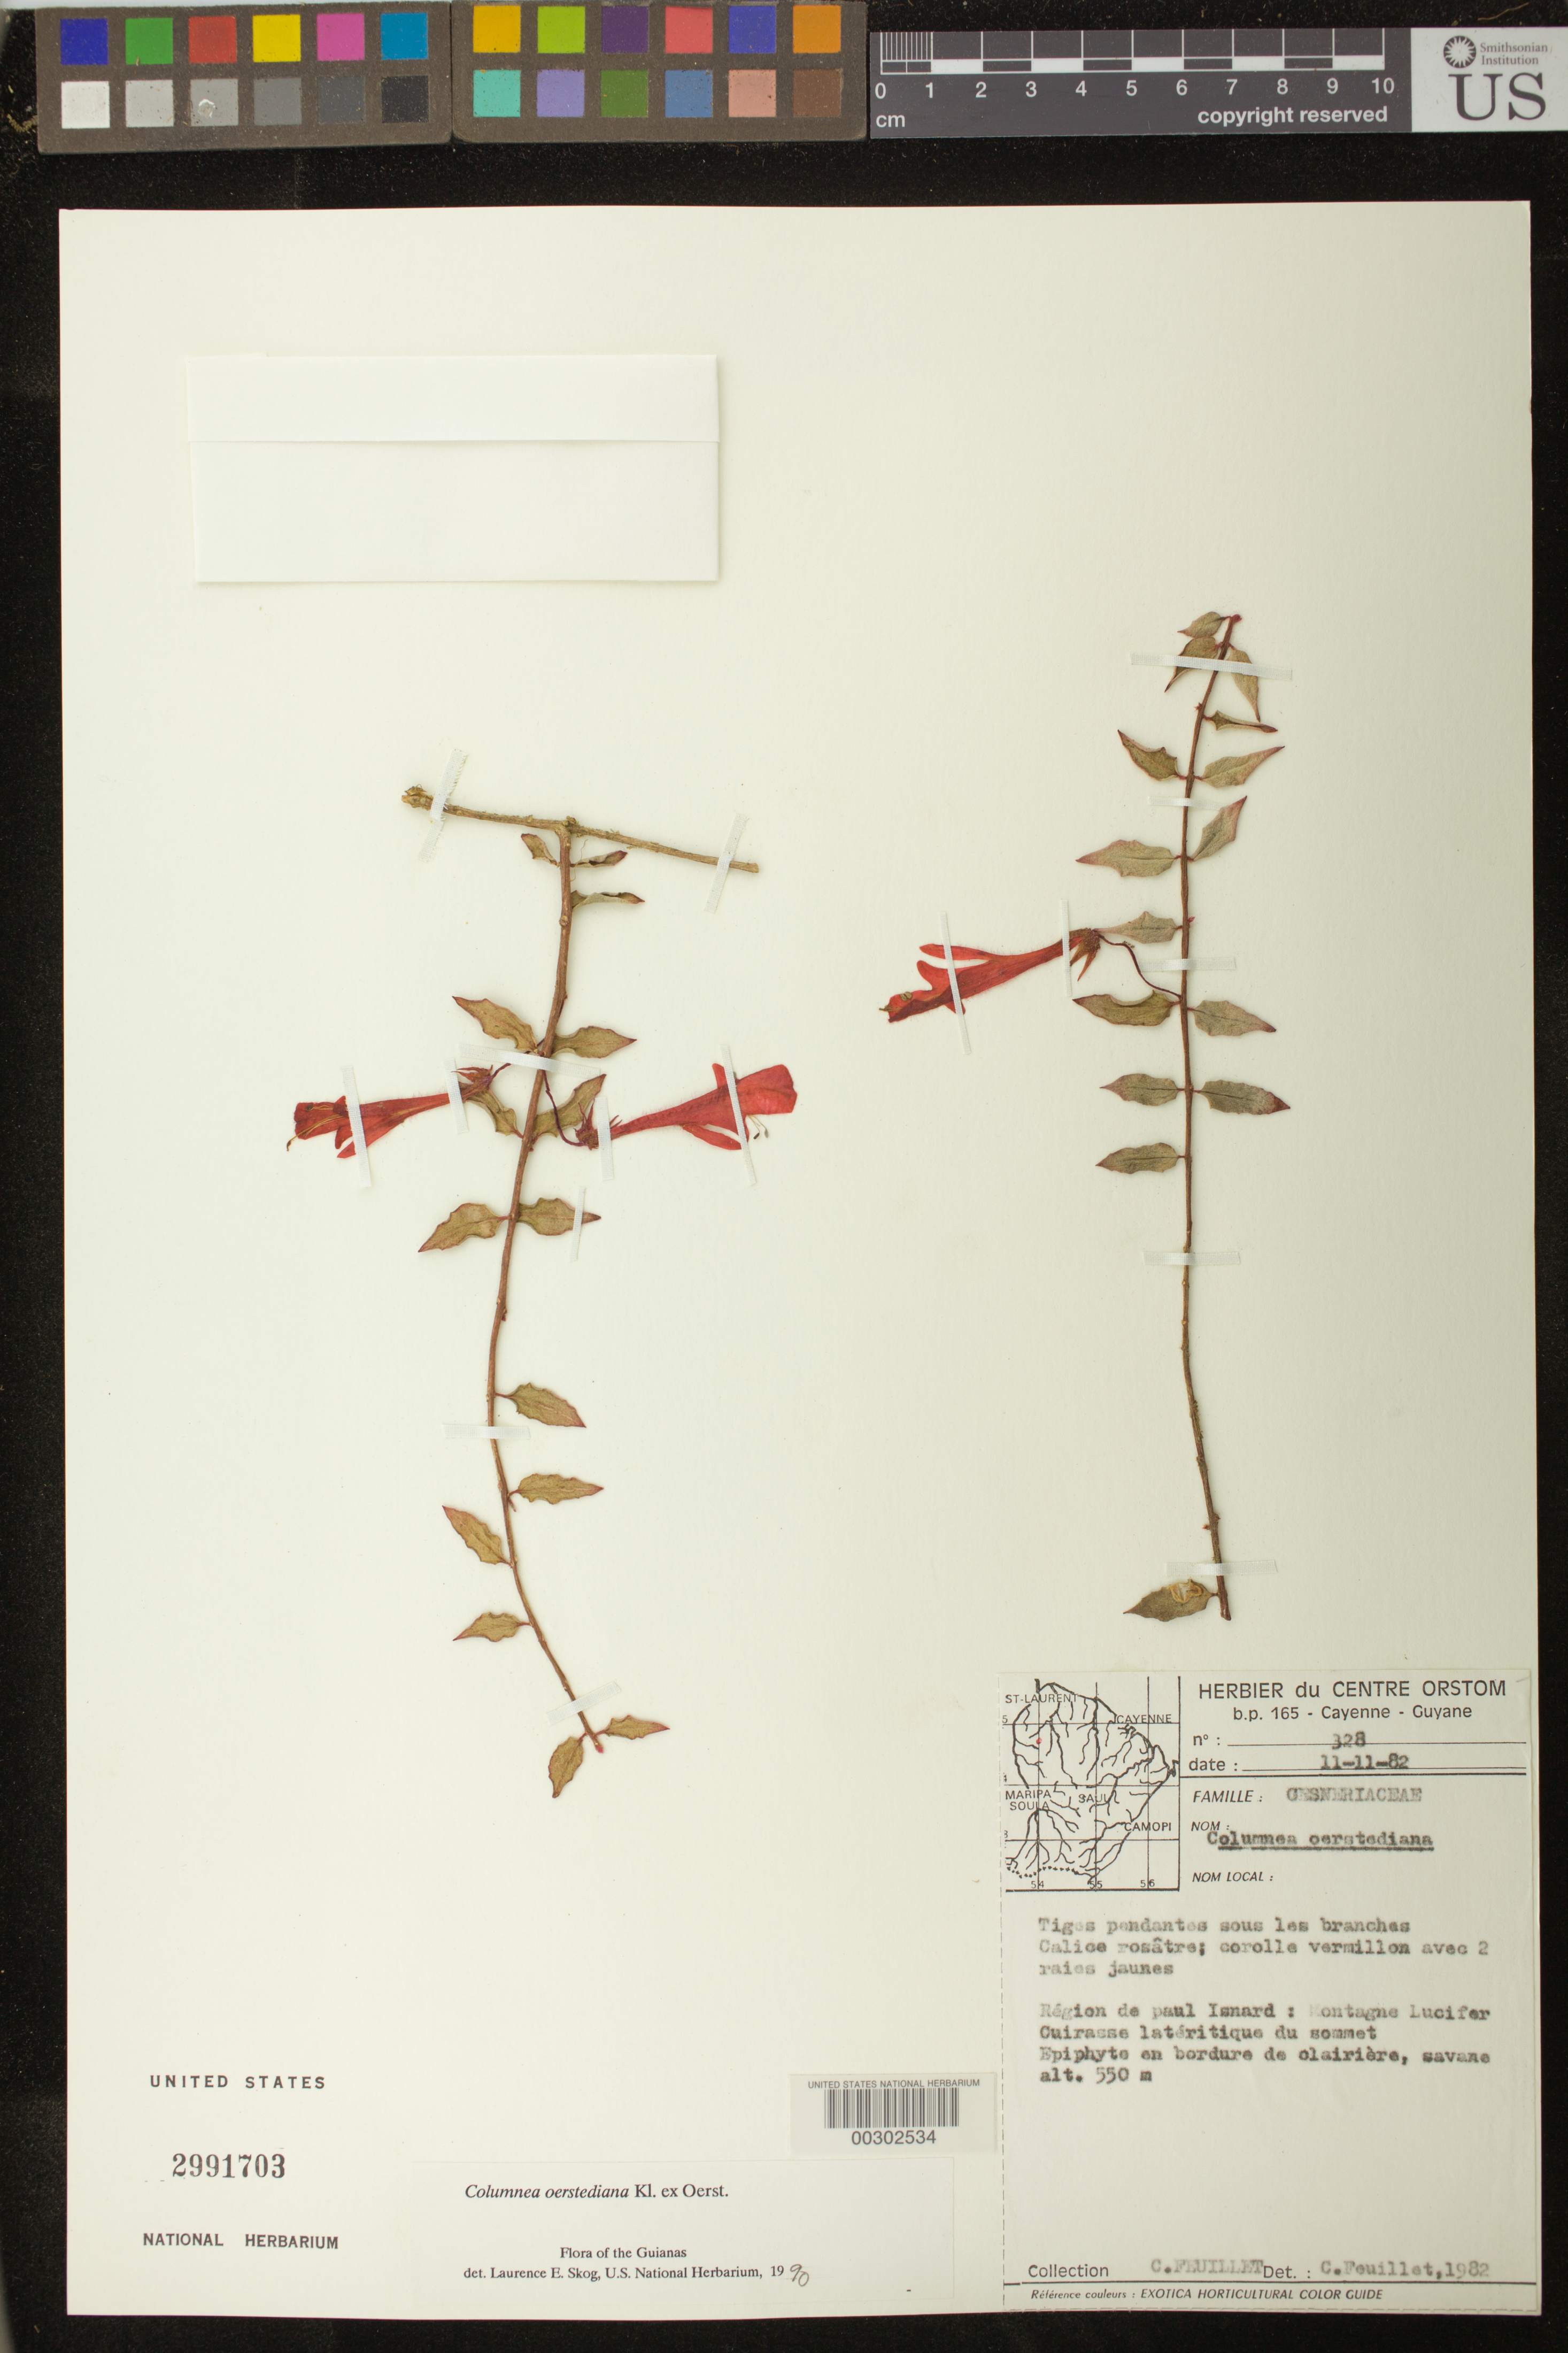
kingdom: Plantae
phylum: Tracheophyta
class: Magnoliopsida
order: Lamiales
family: Gesneriaceae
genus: Columnea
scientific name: Columnea oerstediana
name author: Klotzsch ex Oerst.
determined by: Skog, Laurence E.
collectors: C. Feuillet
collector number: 328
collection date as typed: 11 Nov 1982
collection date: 1982-11-11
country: French Guiana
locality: Région de Paul Isnard: Montagne Lucifer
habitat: Cuirasse latéritique du sommet; en bordure de clairière, savane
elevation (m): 550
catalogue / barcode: US 2991703